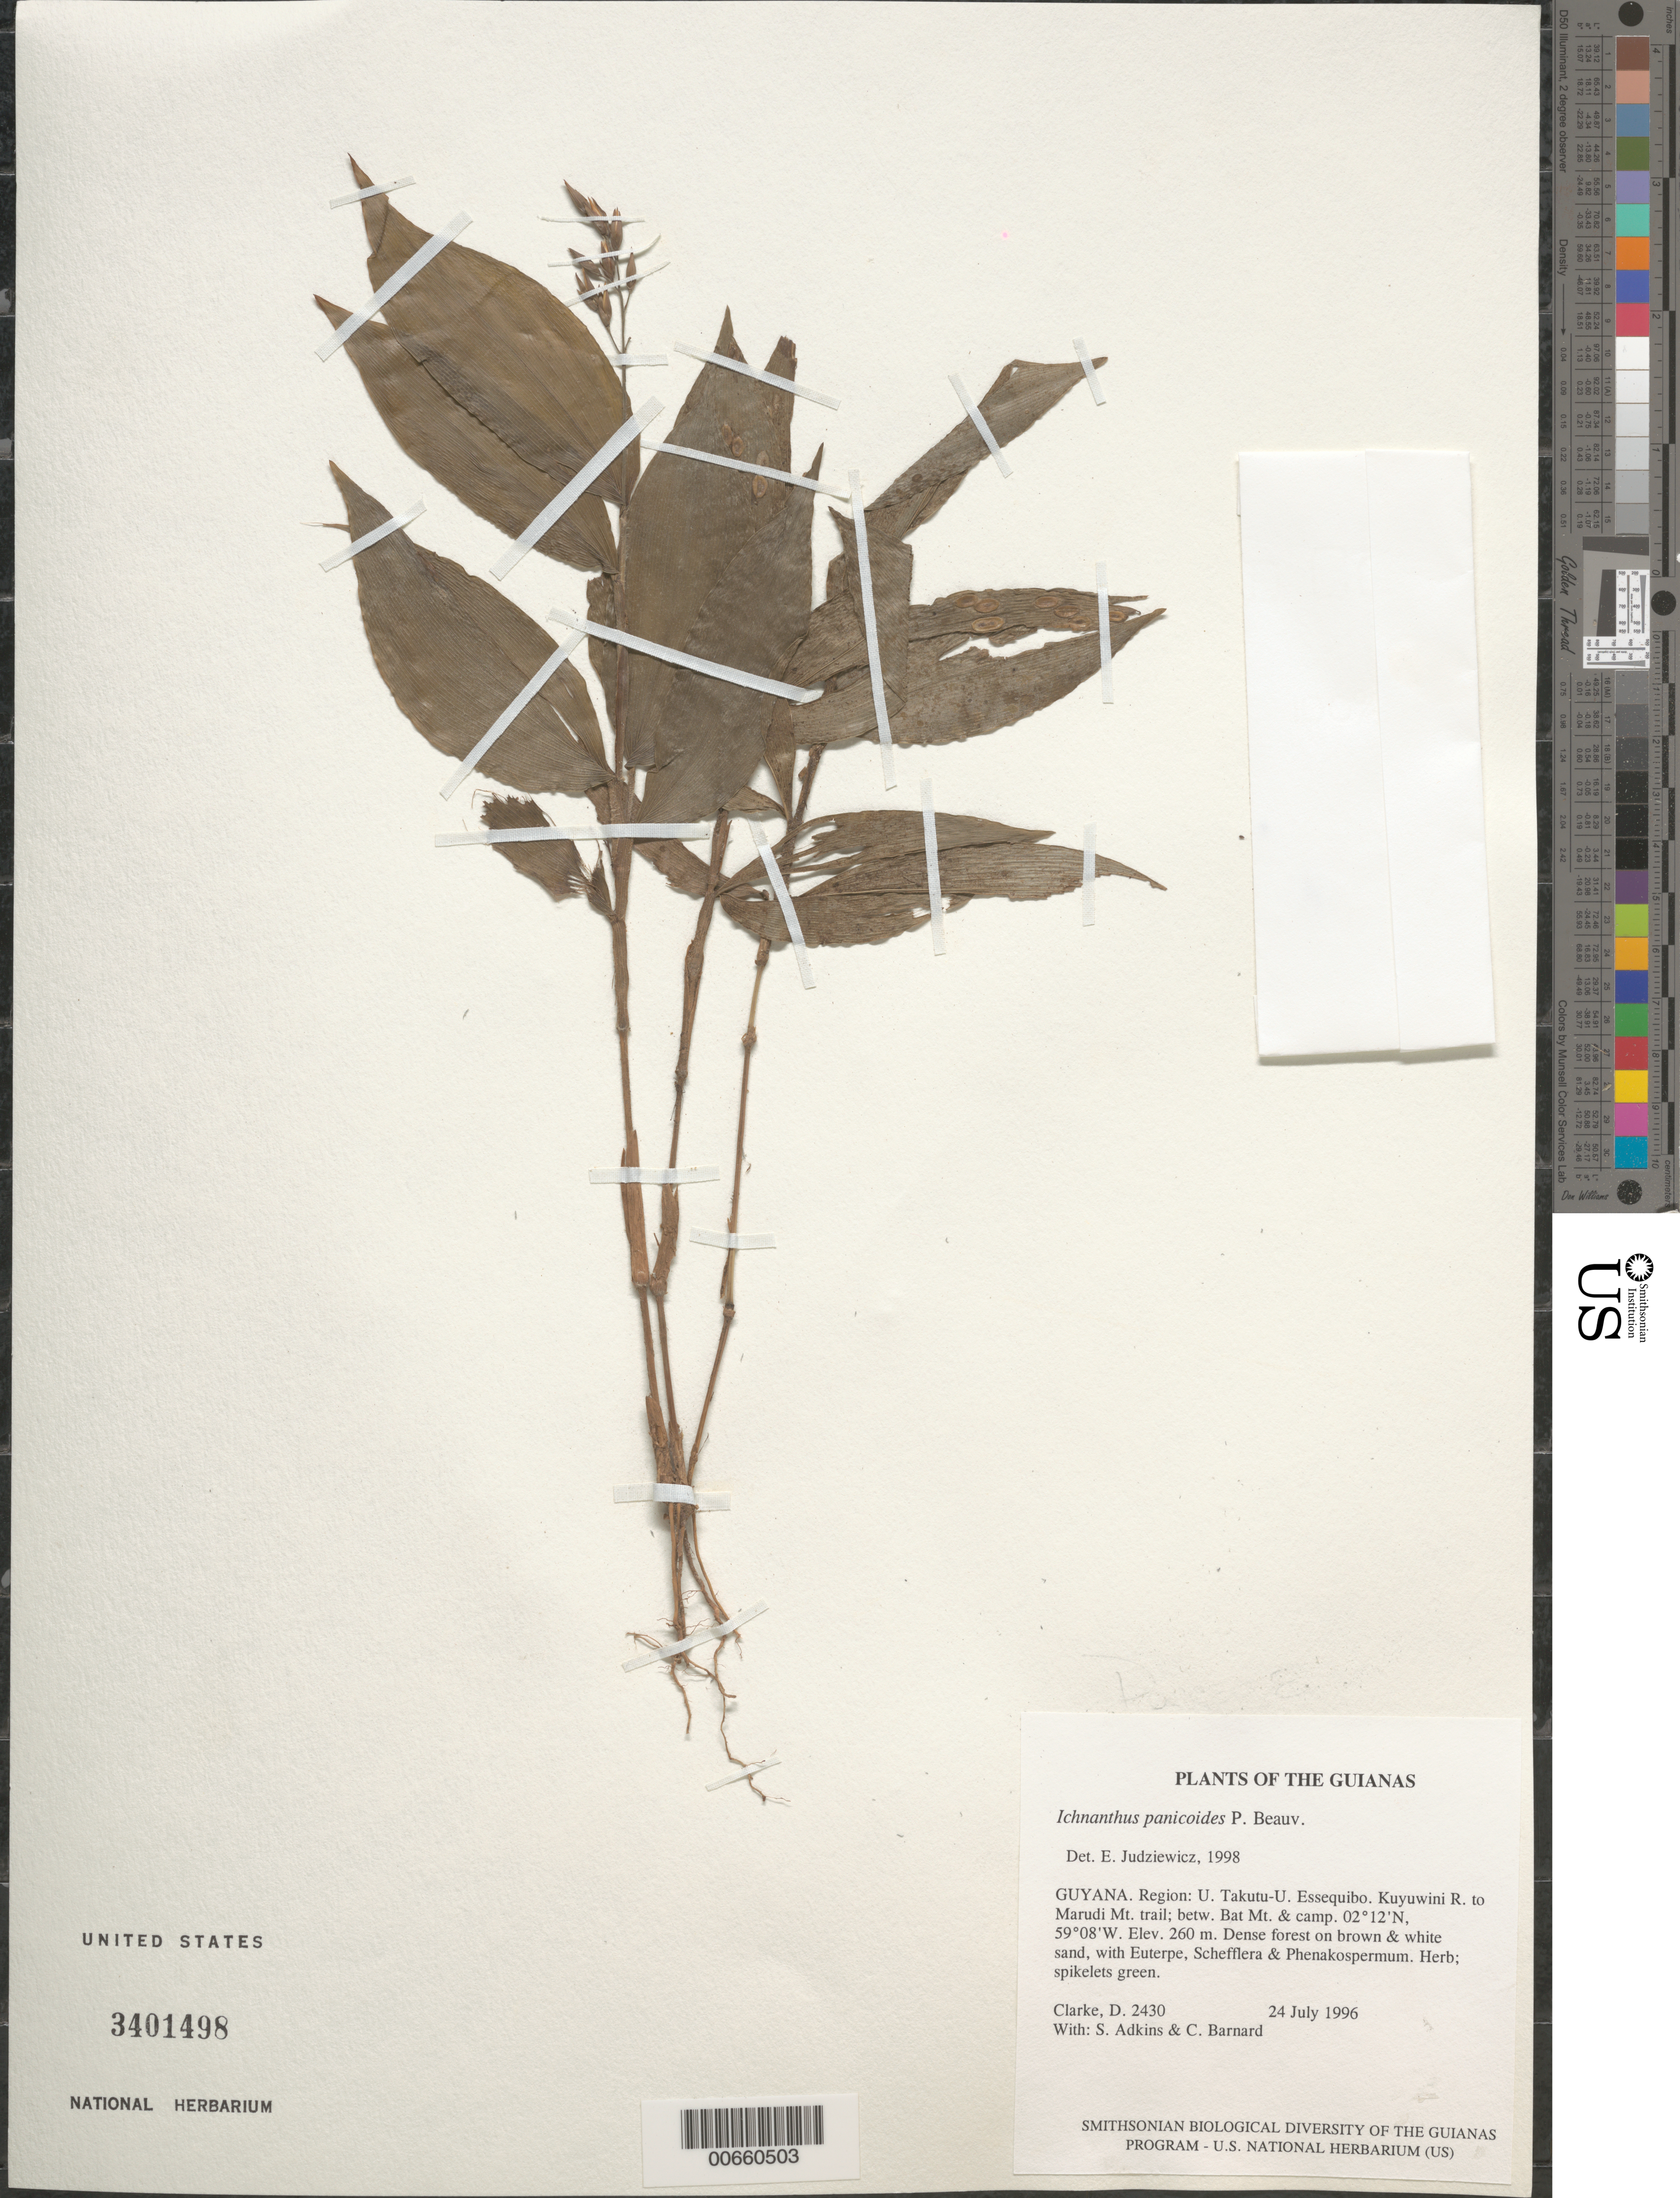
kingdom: Plantae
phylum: Tracheophyta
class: Liliopsida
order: Poales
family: Poaceae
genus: Ichnanthus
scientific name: Ichnanthus panicoides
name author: P. Beauv.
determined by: Judziewicz, E. J.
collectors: H. D. Clarke, S. Adkins & C. Bernard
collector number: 2430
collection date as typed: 24 July 1996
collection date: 1996-07-24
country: Guyana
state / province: U. Takutu-U. Essequibo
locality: Kuyuwini R. to Marudi Mt. trail; betw. Bat Mt. & camp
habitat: Dense forest on brown & white sand, with Euterpe, Schefflera & Phenakospermum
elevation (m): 260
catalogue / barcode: US 3401498